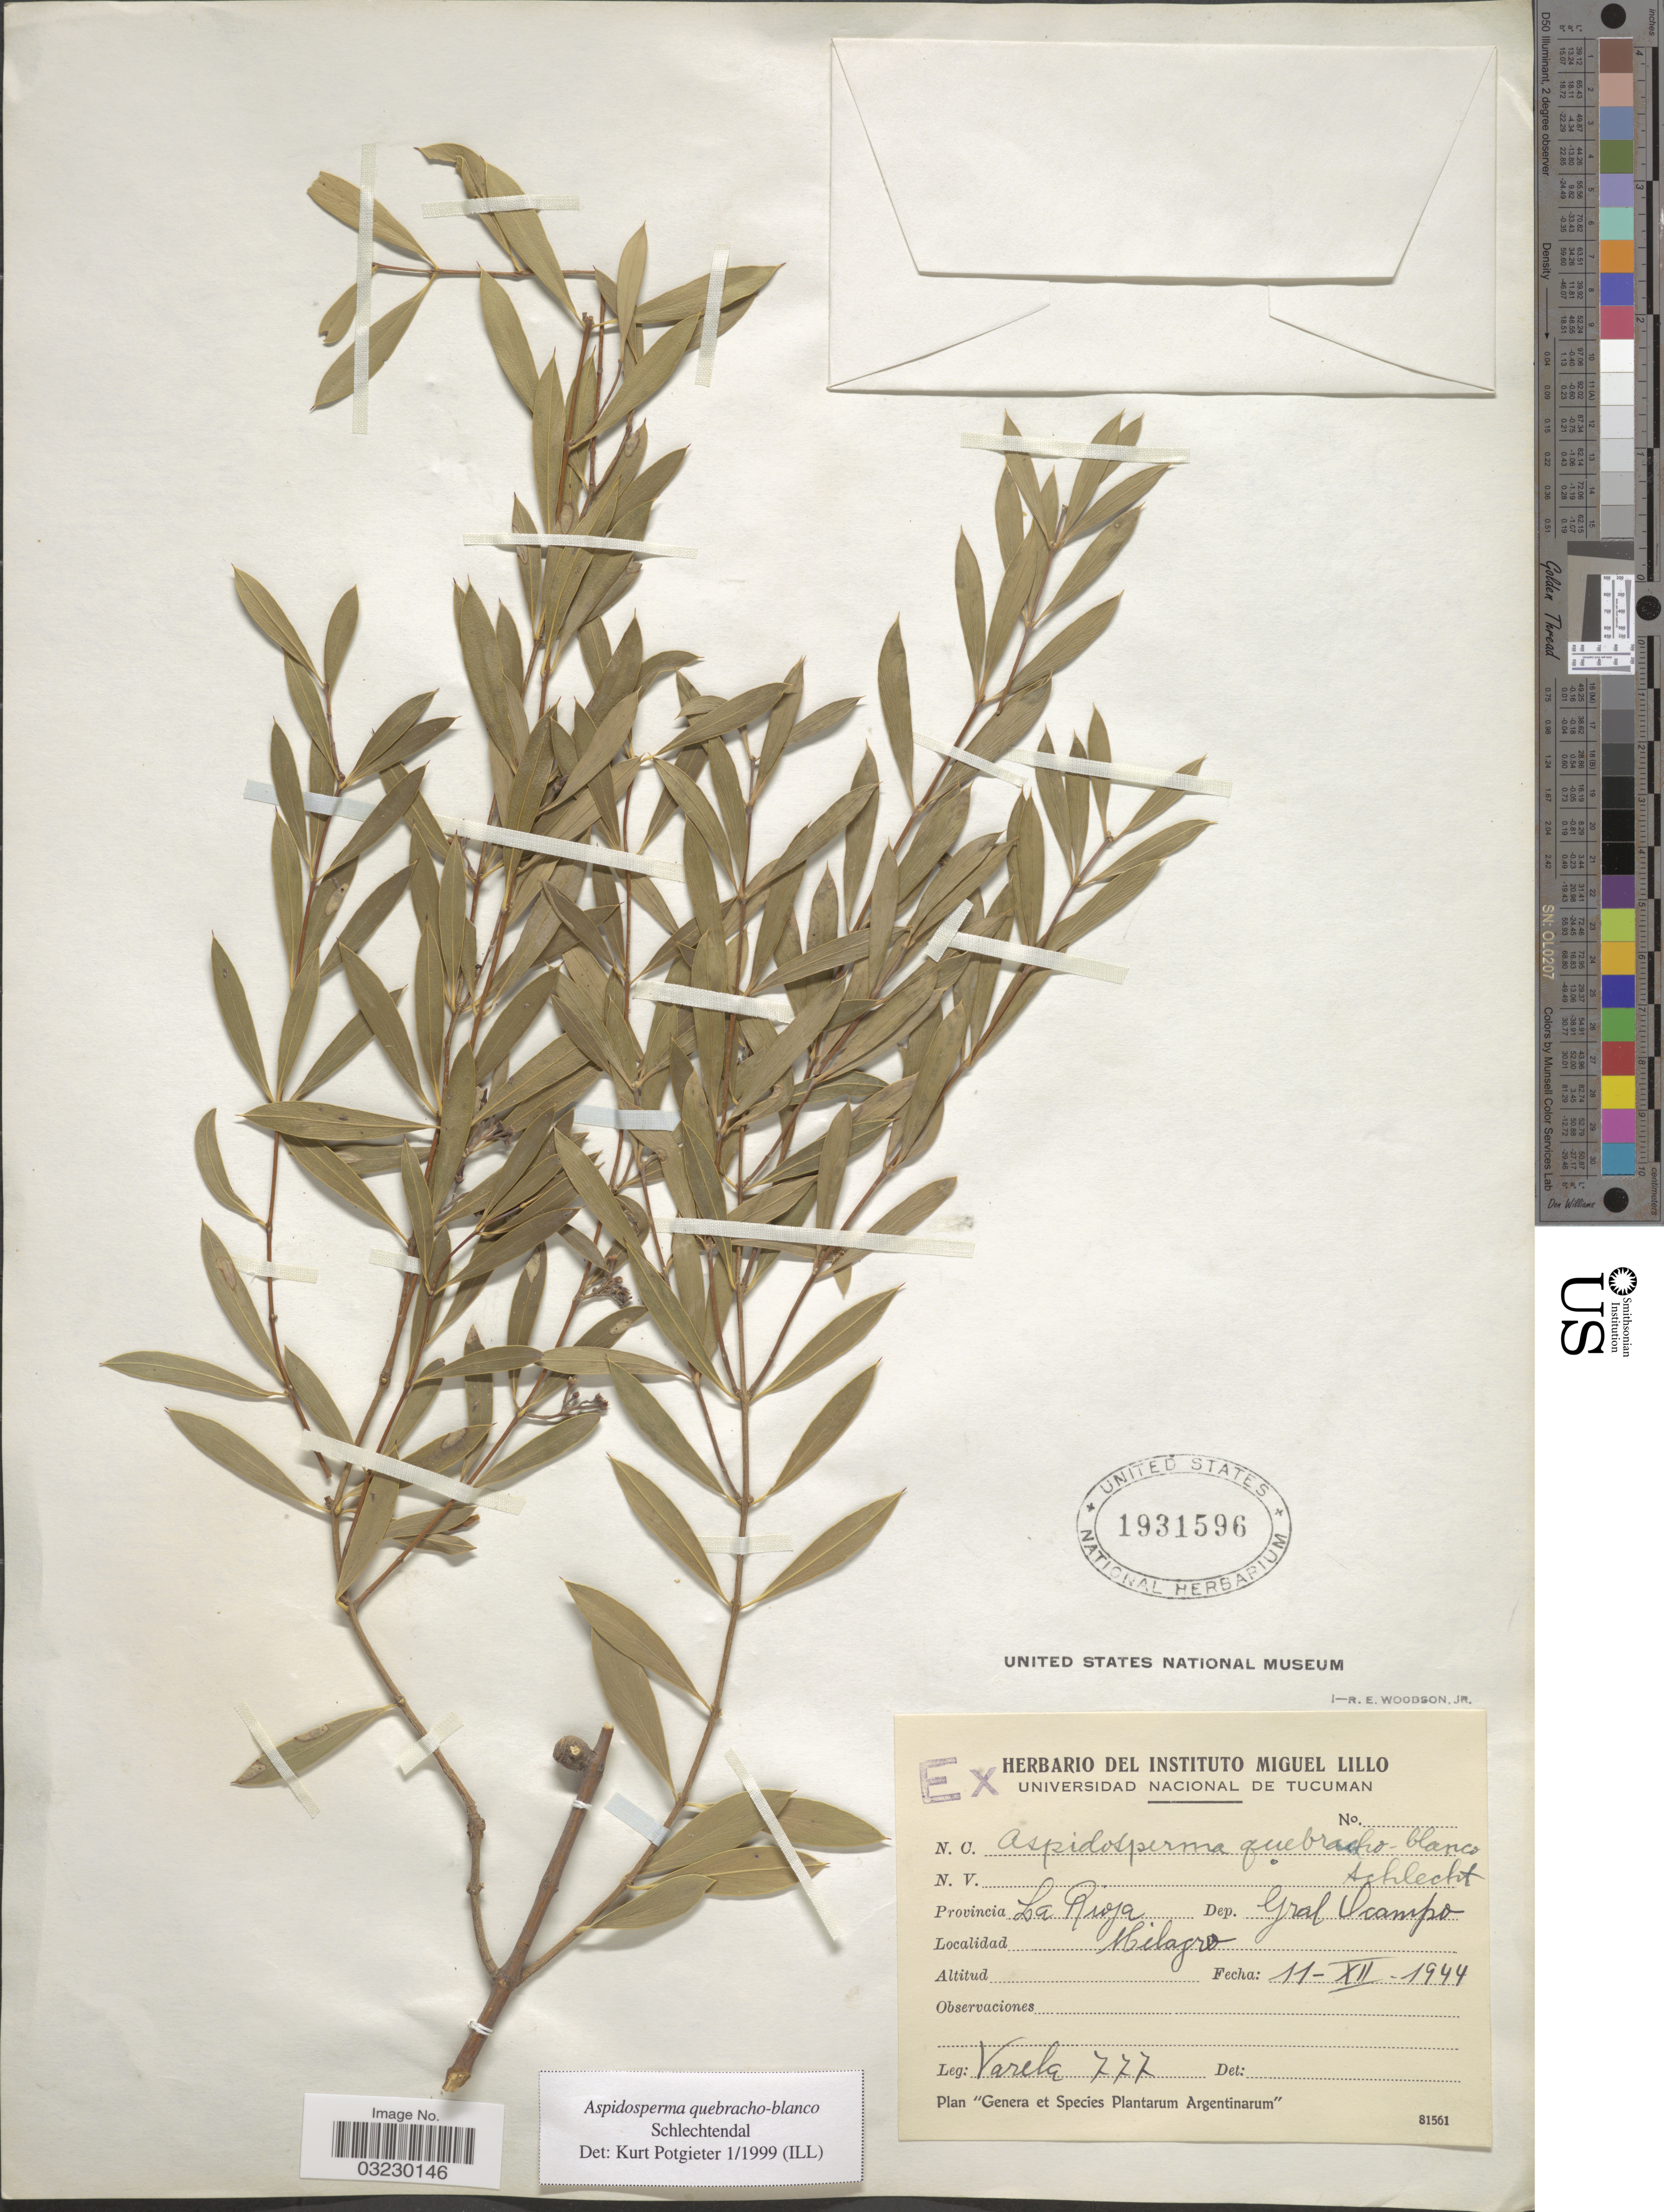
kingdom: Plantae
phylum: Tracheophyta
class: Magnoliopsida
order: Gentianales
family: Apocynaceae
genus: Aspidosperma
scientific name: Aspidosperma quebracho-blanco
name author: Schltdl.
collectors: -. Varela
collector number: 777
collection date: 1944-12-11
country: Argentina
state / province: La Rioja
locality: Dep. Gral Ocampo. Milagro.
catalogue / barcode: US 1931596